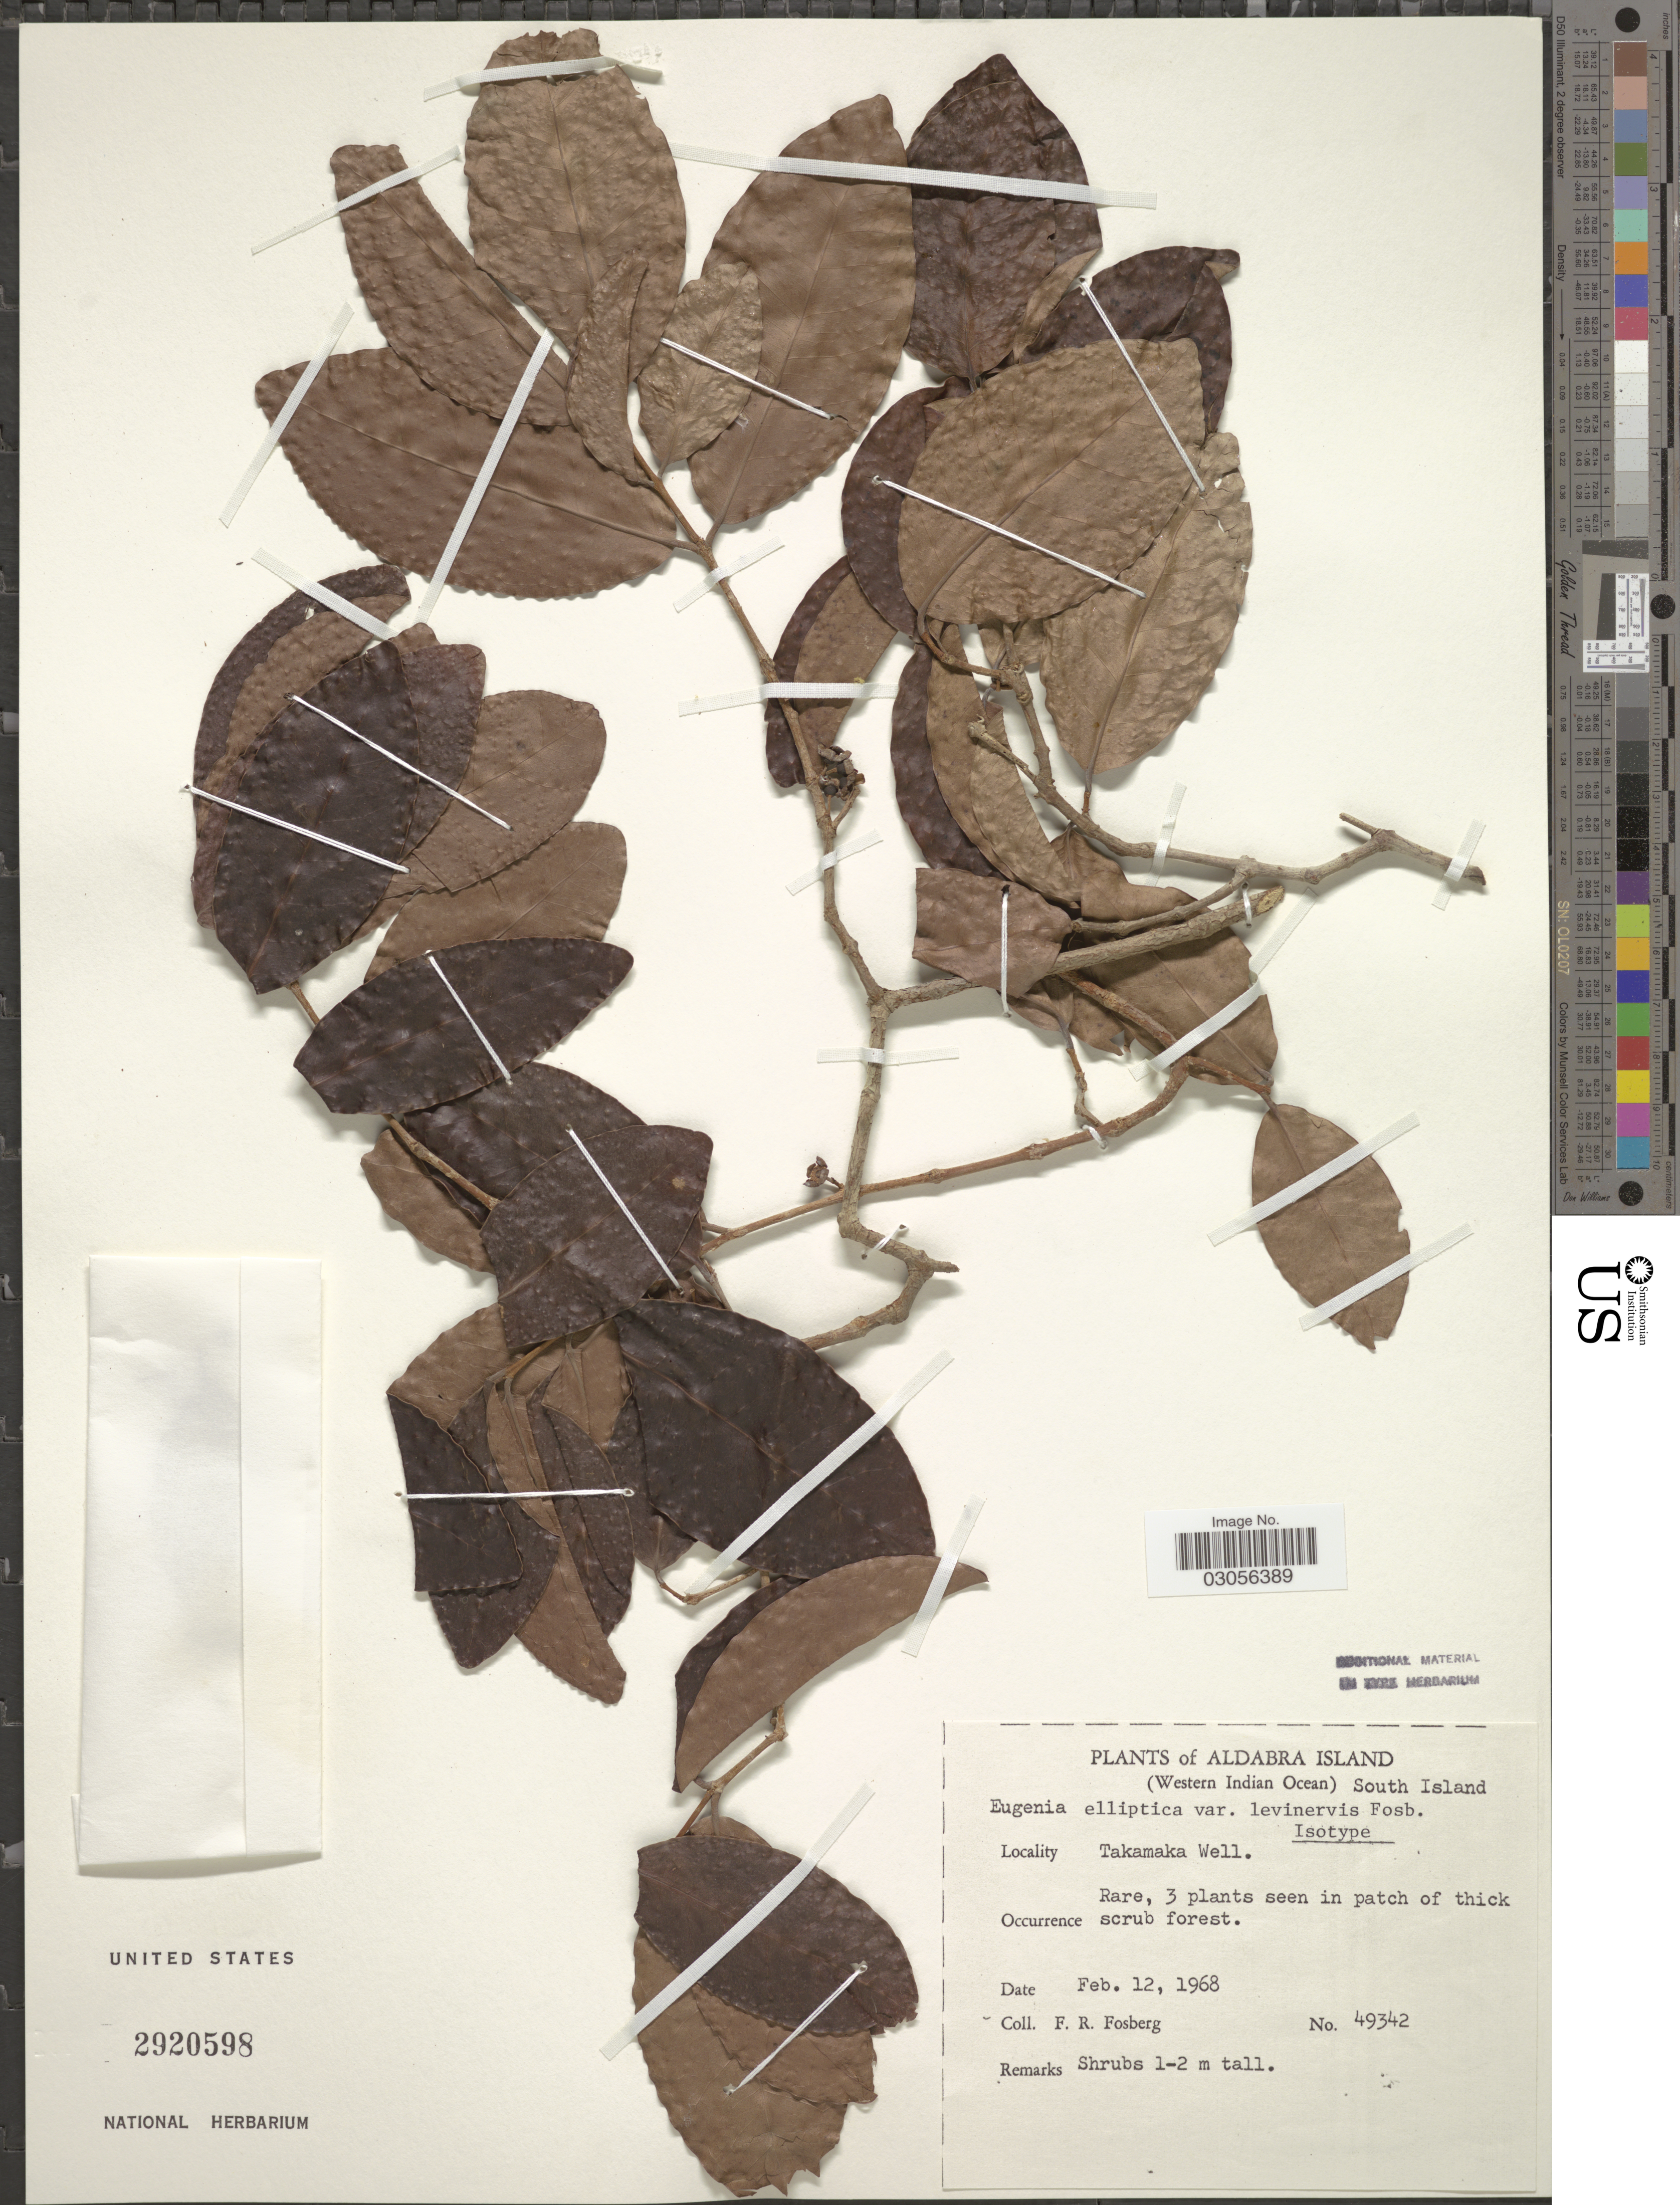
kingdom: Plantae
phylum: Tracheophyta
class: Magnoliopsida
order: Myrtales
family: Myrtaceae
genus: Eugenia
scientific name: Eugenia elliptica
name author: Lam.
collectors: F. R. Fosberg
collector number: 49342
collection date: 1968-02-12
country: Seychelles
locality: Aldabra Island (Western Indian Ocean), South Island, Takamaka Well.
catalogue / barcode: US 2920598